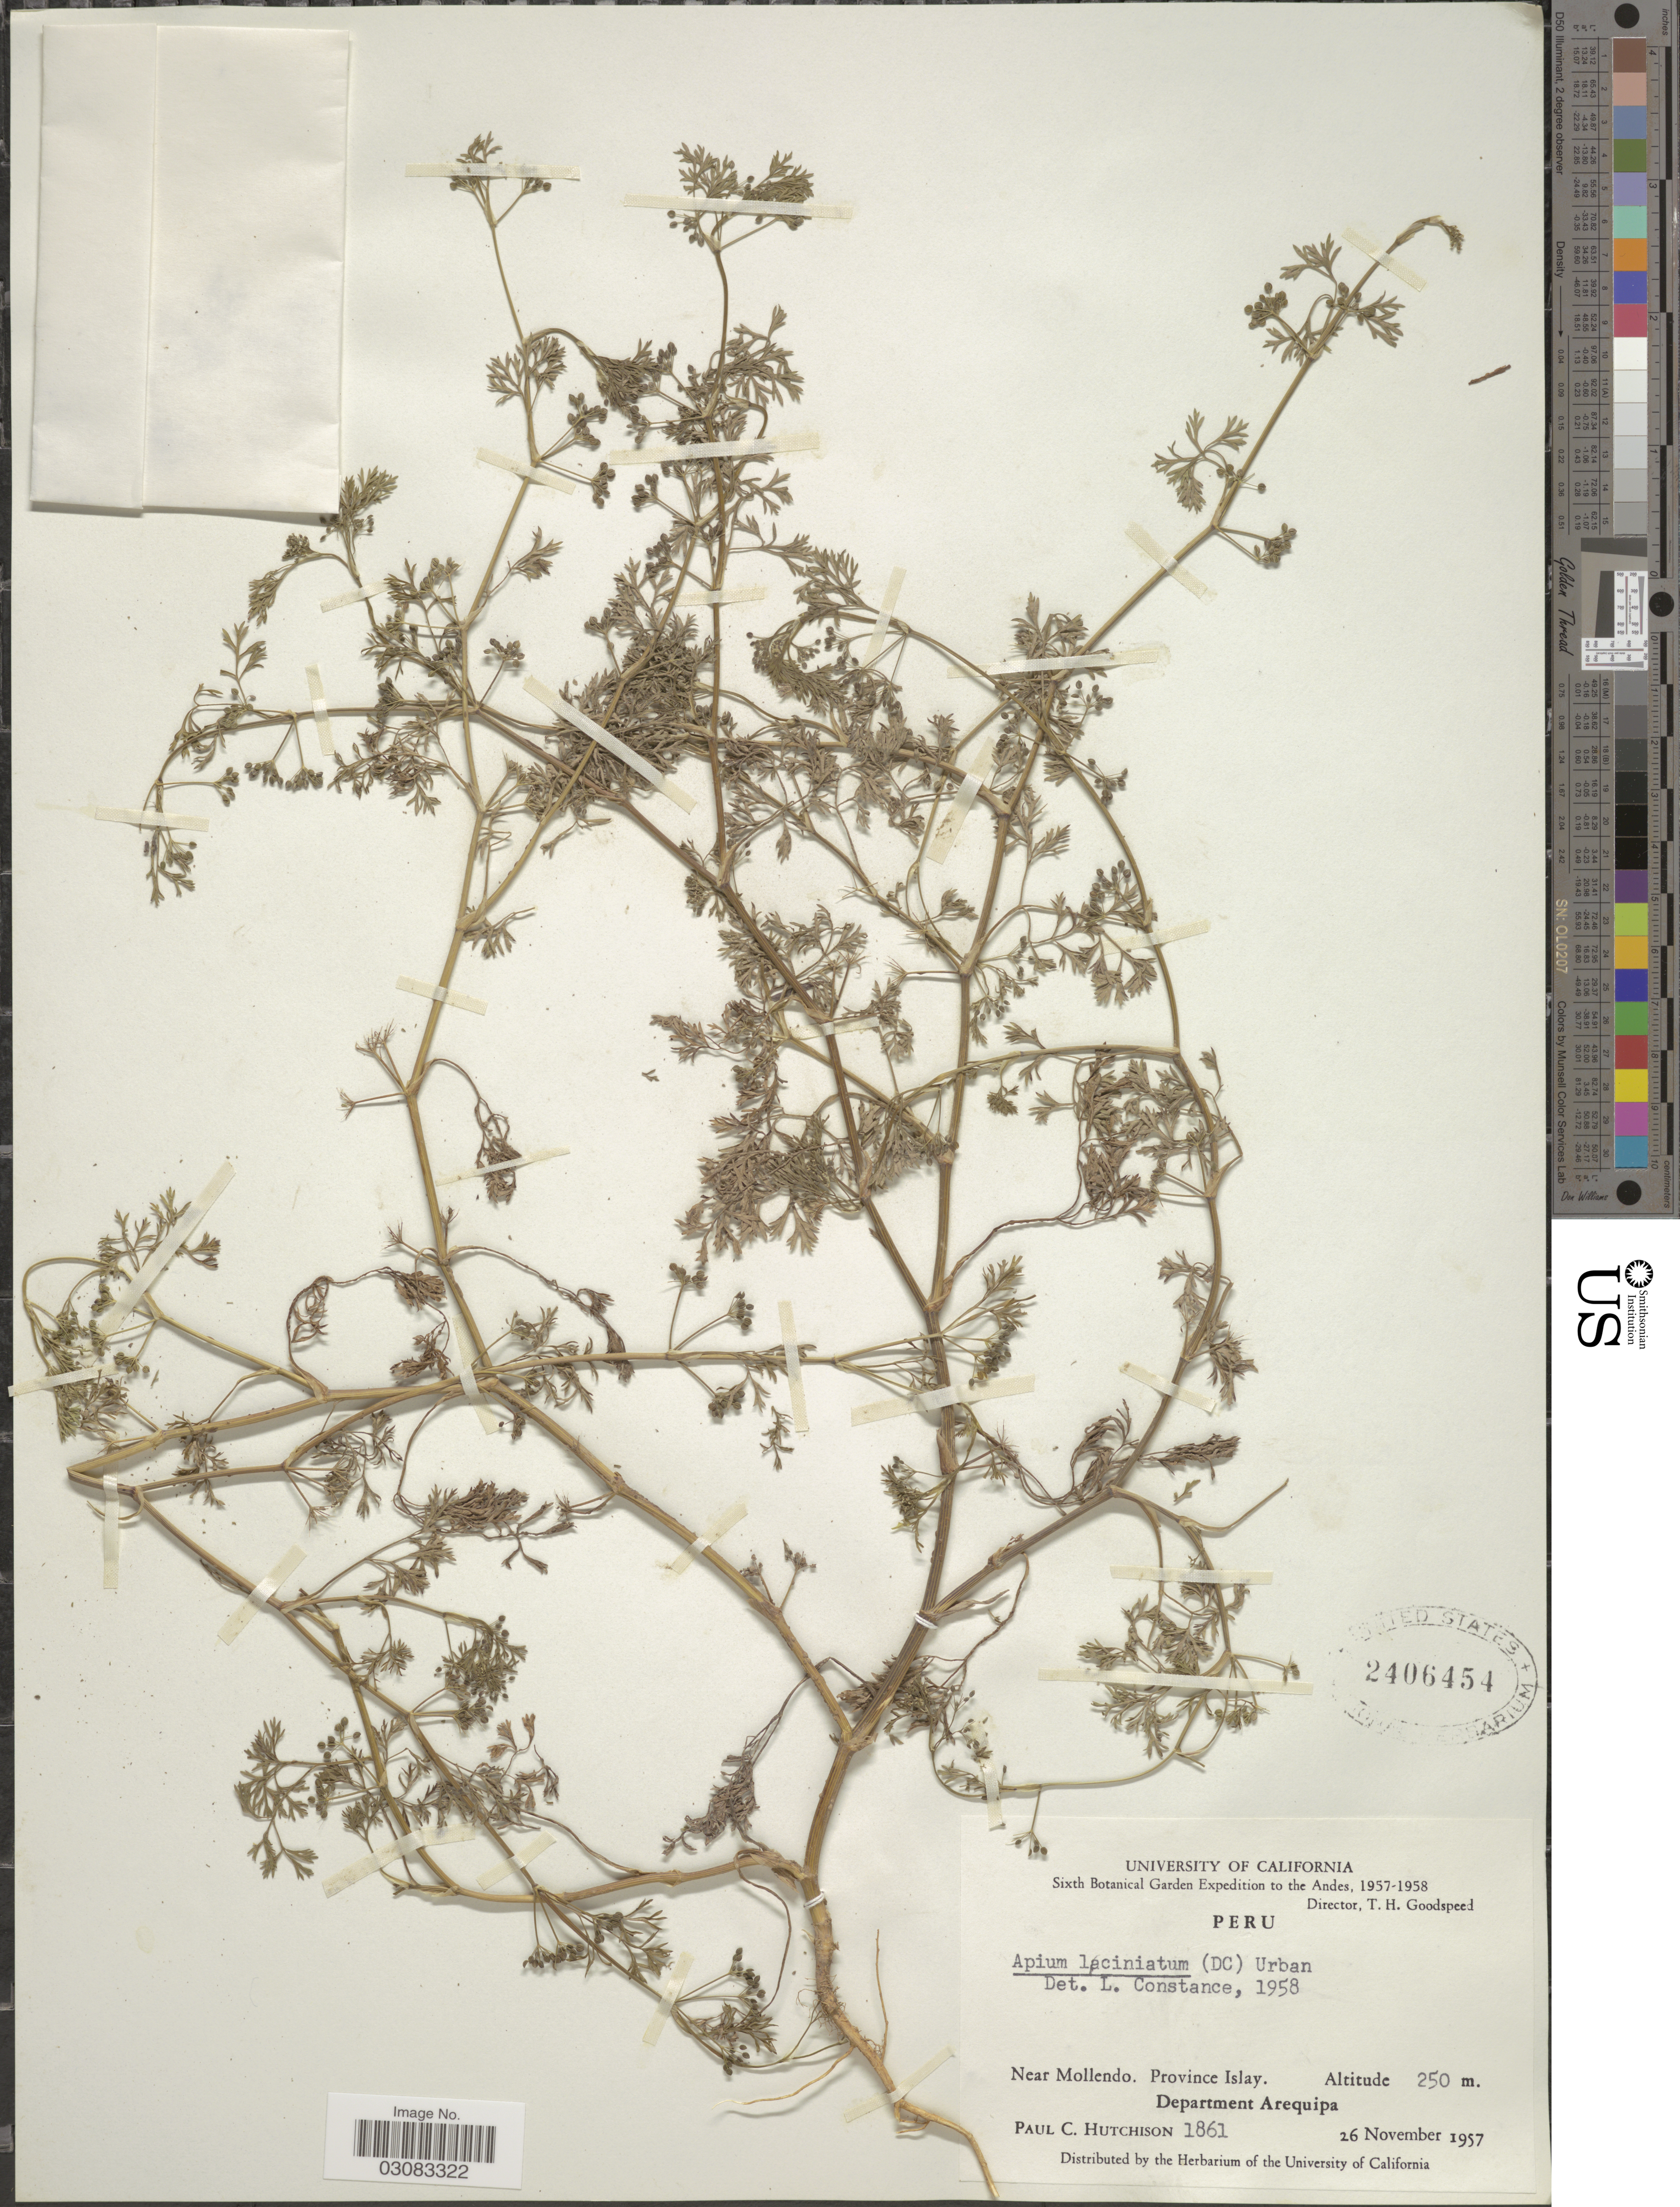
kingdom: Plantae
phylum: Tracheophyta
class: Magnoliopsida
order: Apiales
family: Apiaceae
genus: Cyclospermum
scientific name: Cyclospermum laciniatum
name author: (DC.) Constance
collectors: P. C. Hutchison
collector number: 1861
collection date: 1957-11-26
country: Peru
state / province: Arequipa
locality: Andes. Near Mollendo. Province Islay. Department Arequipa.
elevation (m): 250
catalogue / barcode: US 2406454